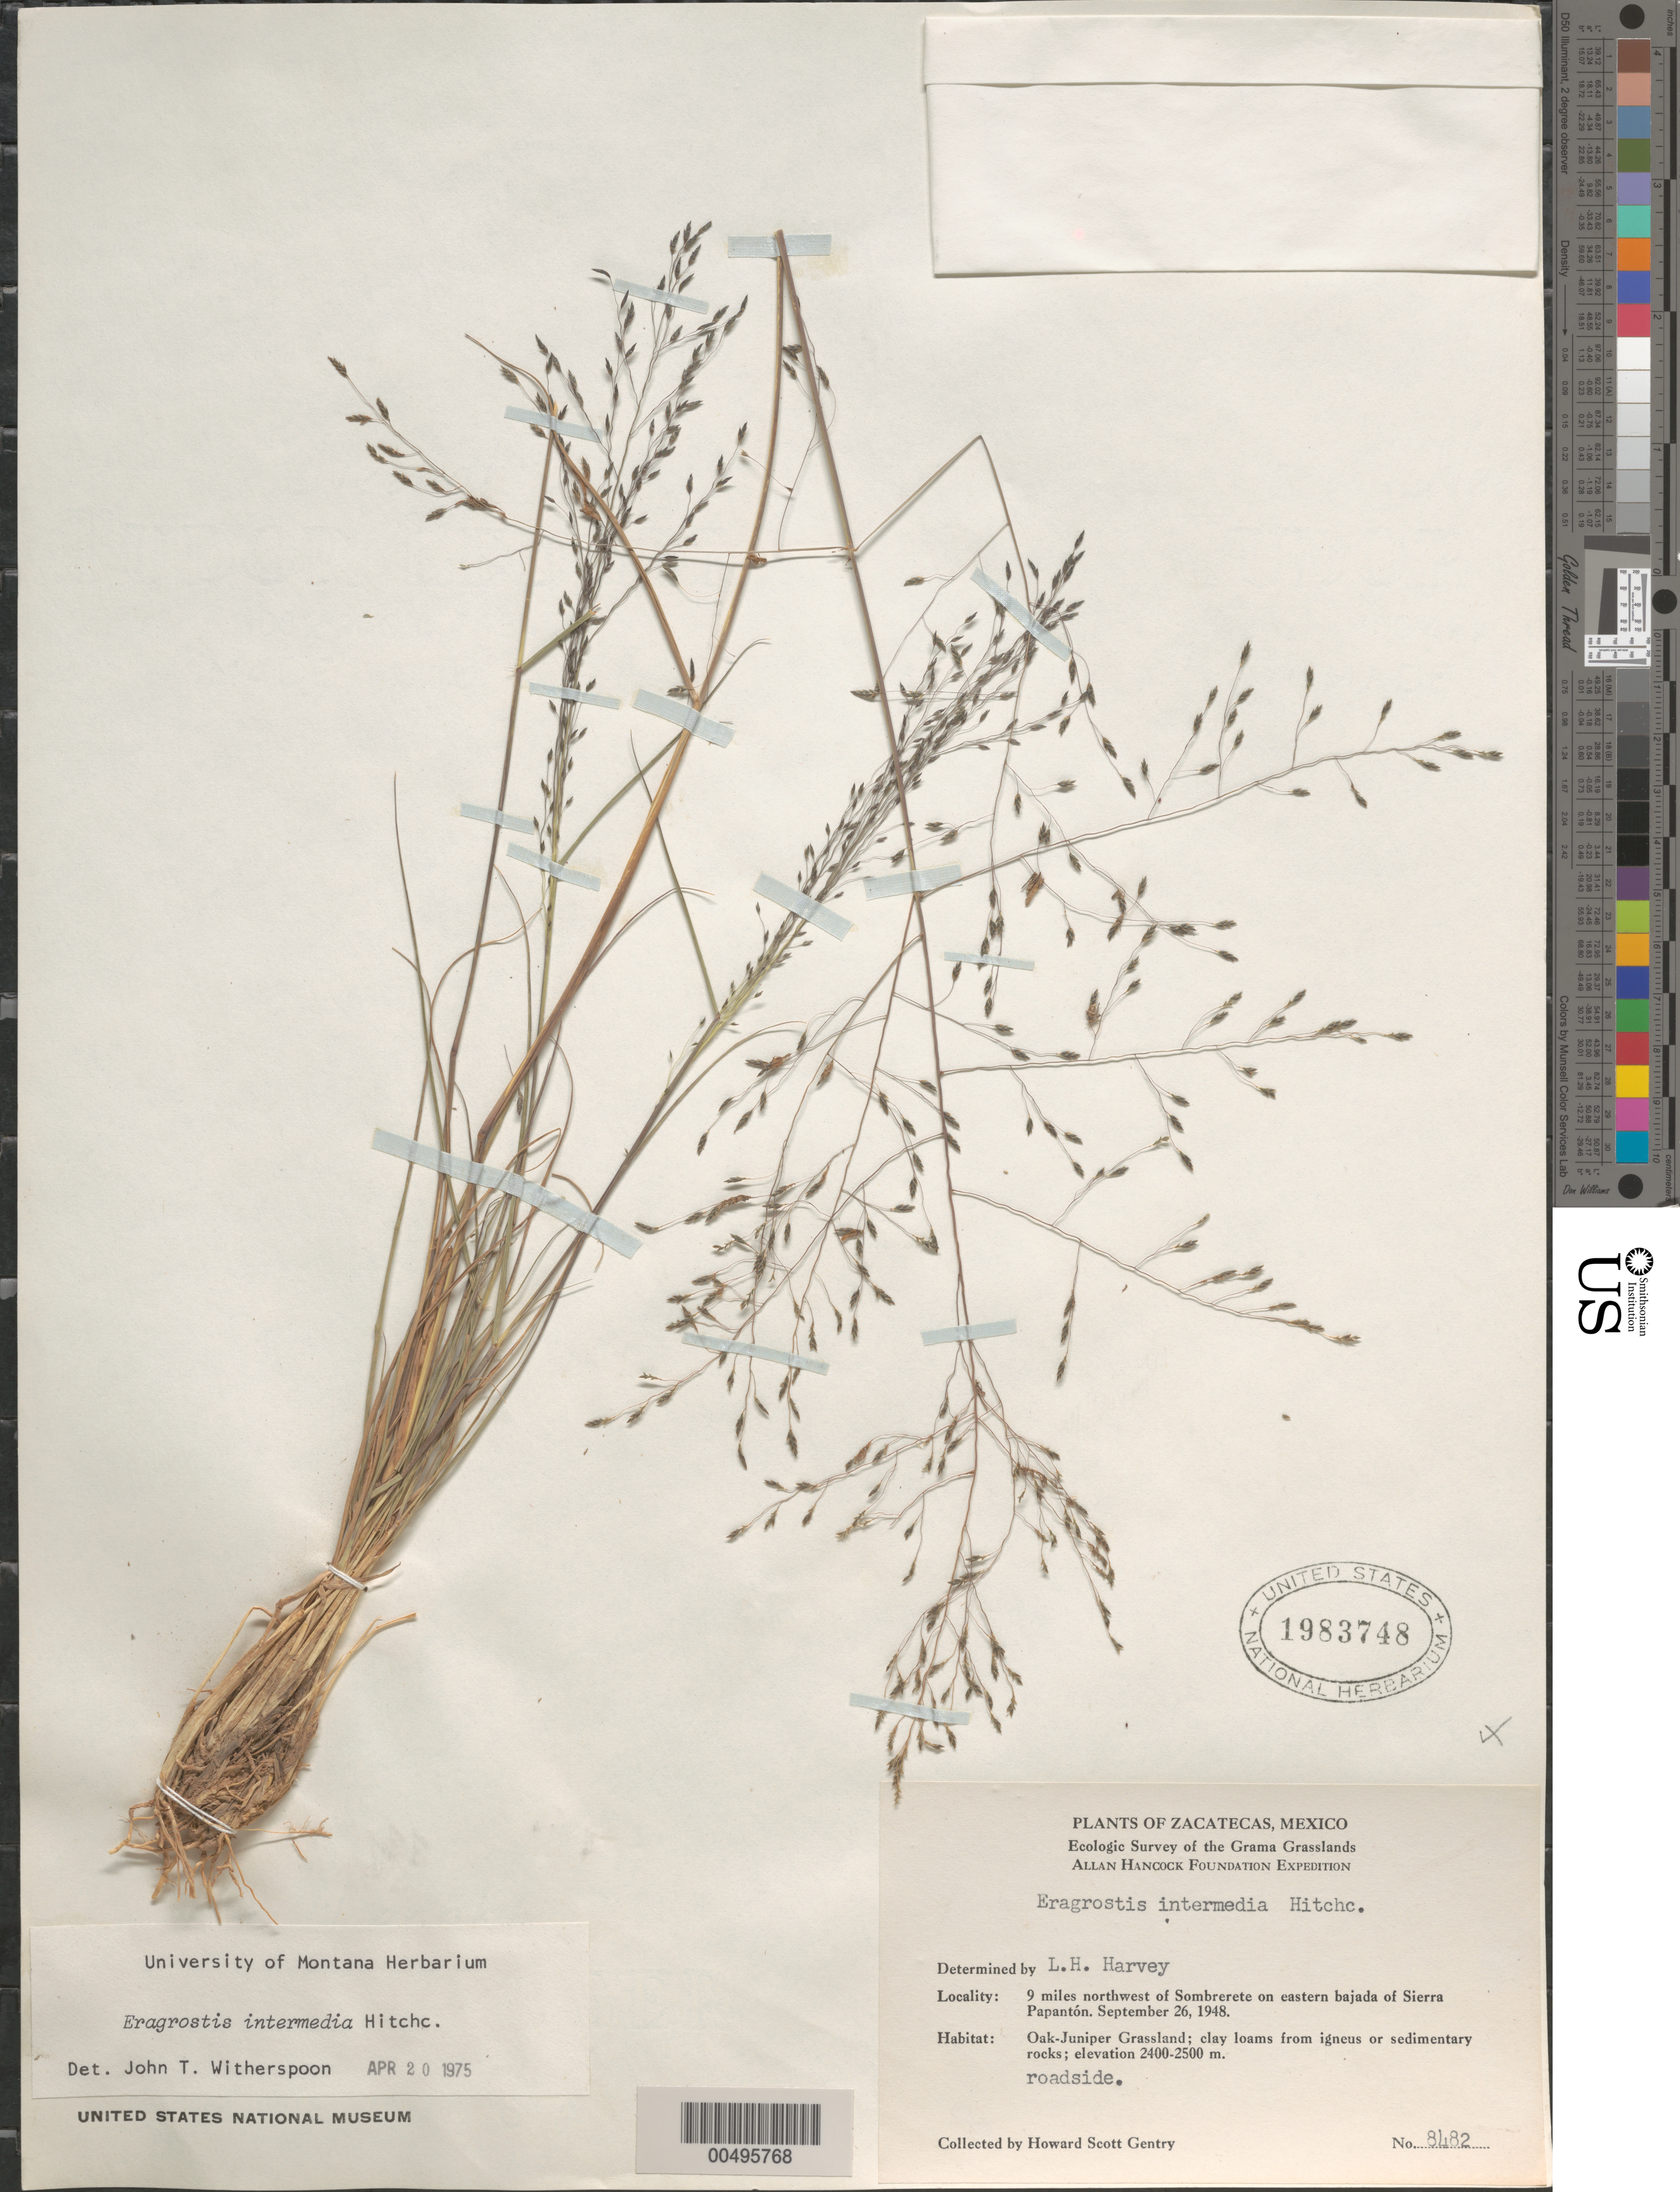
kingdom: Plantae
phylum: Tracheophyta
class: Liliopsida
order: Poales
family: Poaceae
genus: Eragrostis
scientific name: Eragrostis intermedia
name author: Hitchc.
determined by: Witherspoon, John T.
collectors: H. S. Gentry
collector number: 8482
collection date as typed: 26 Sep 1948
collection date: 1948-09-26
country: Mexico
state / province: Zacatecas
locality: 9 mi NW of Sombrerete on E bajada of Sierra Papantón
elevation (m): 2400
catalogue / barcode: US 1983748